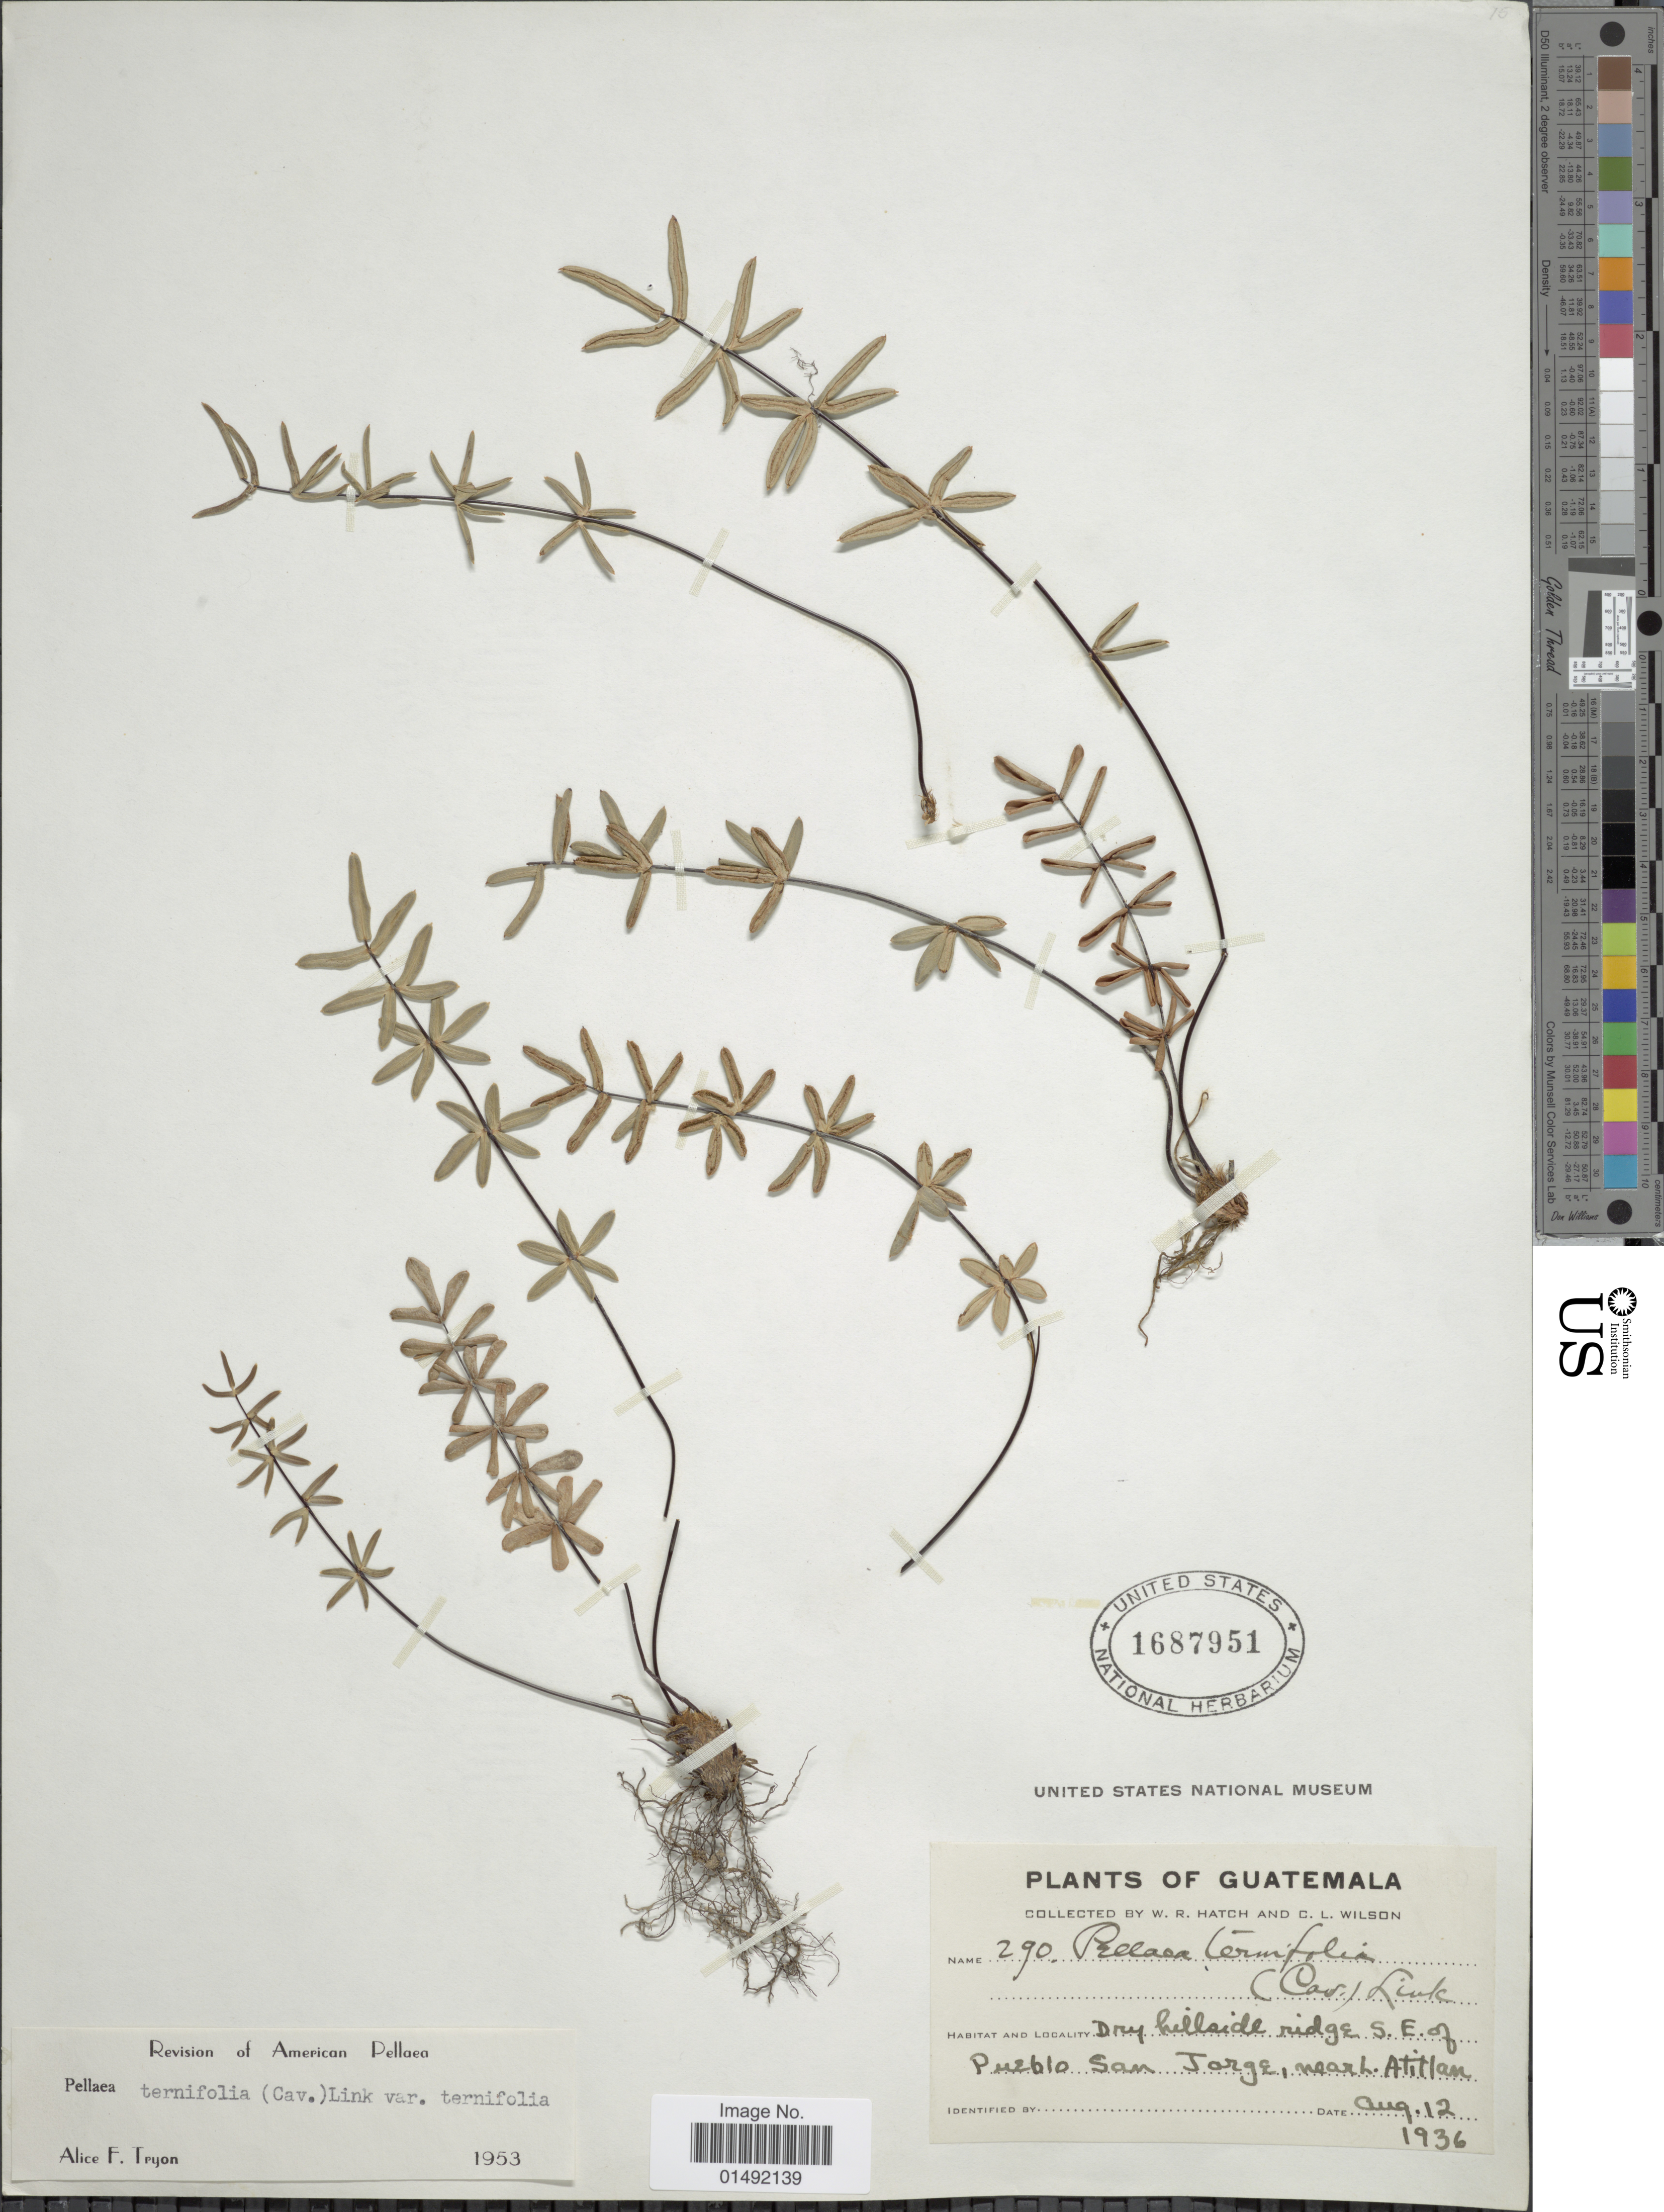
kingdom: Plantae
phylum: Tracheophyta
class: Polypodiopsida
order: Polypodiales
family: Pteridaceae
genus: Pellaea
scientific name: Pellaea ternifolia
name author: (Cav.) Link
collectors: W. Hatch & C. L. Wilson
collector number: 290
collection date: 1936-08-12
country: Guatemala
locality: Dry hillside risge S.E. of Pueblo San Jorge, near L Atitlan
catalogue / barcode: US 1687951